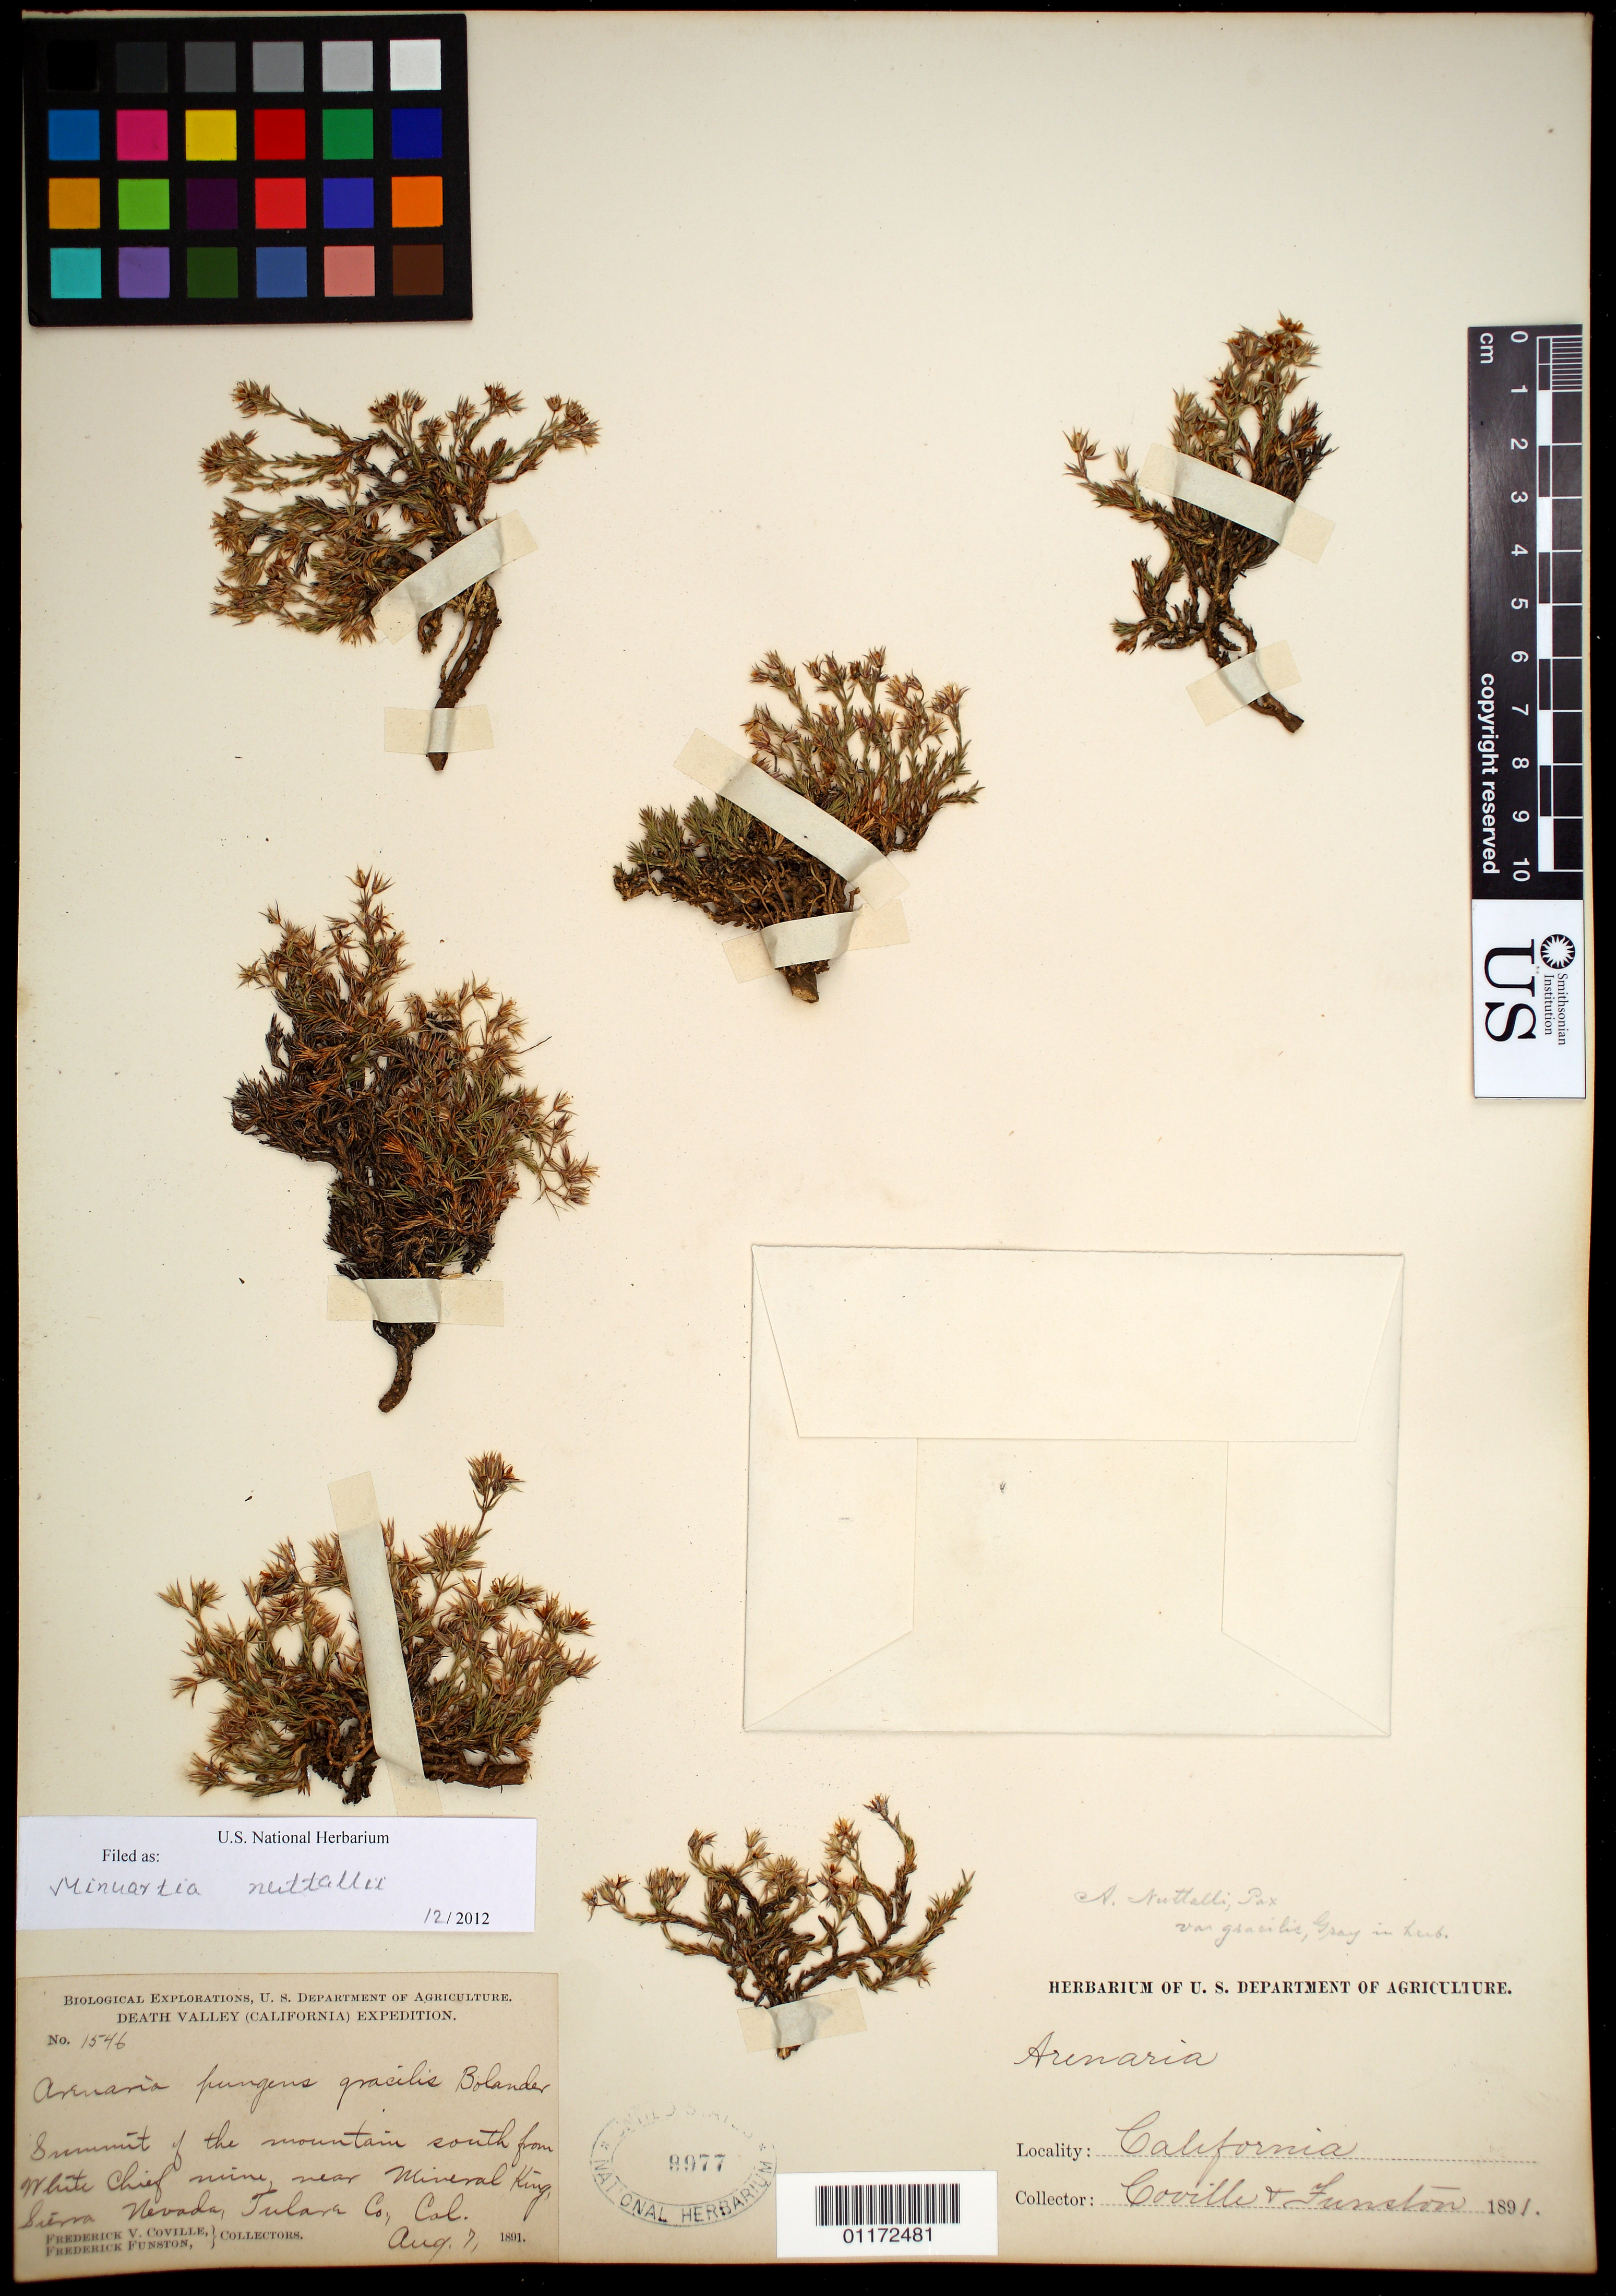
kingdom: Plantae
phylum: Tracheophyta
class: Magnoliopsida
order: Caryophyllales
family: Caryophyllaceae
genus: Minuartia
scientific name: Minuartia nuttallii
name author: (Pax) Briq.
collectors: F. V. Coville & F. Funston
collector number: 1546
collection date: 1891-08-07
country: United States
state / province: California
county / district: Tulare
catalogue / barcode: US 9977